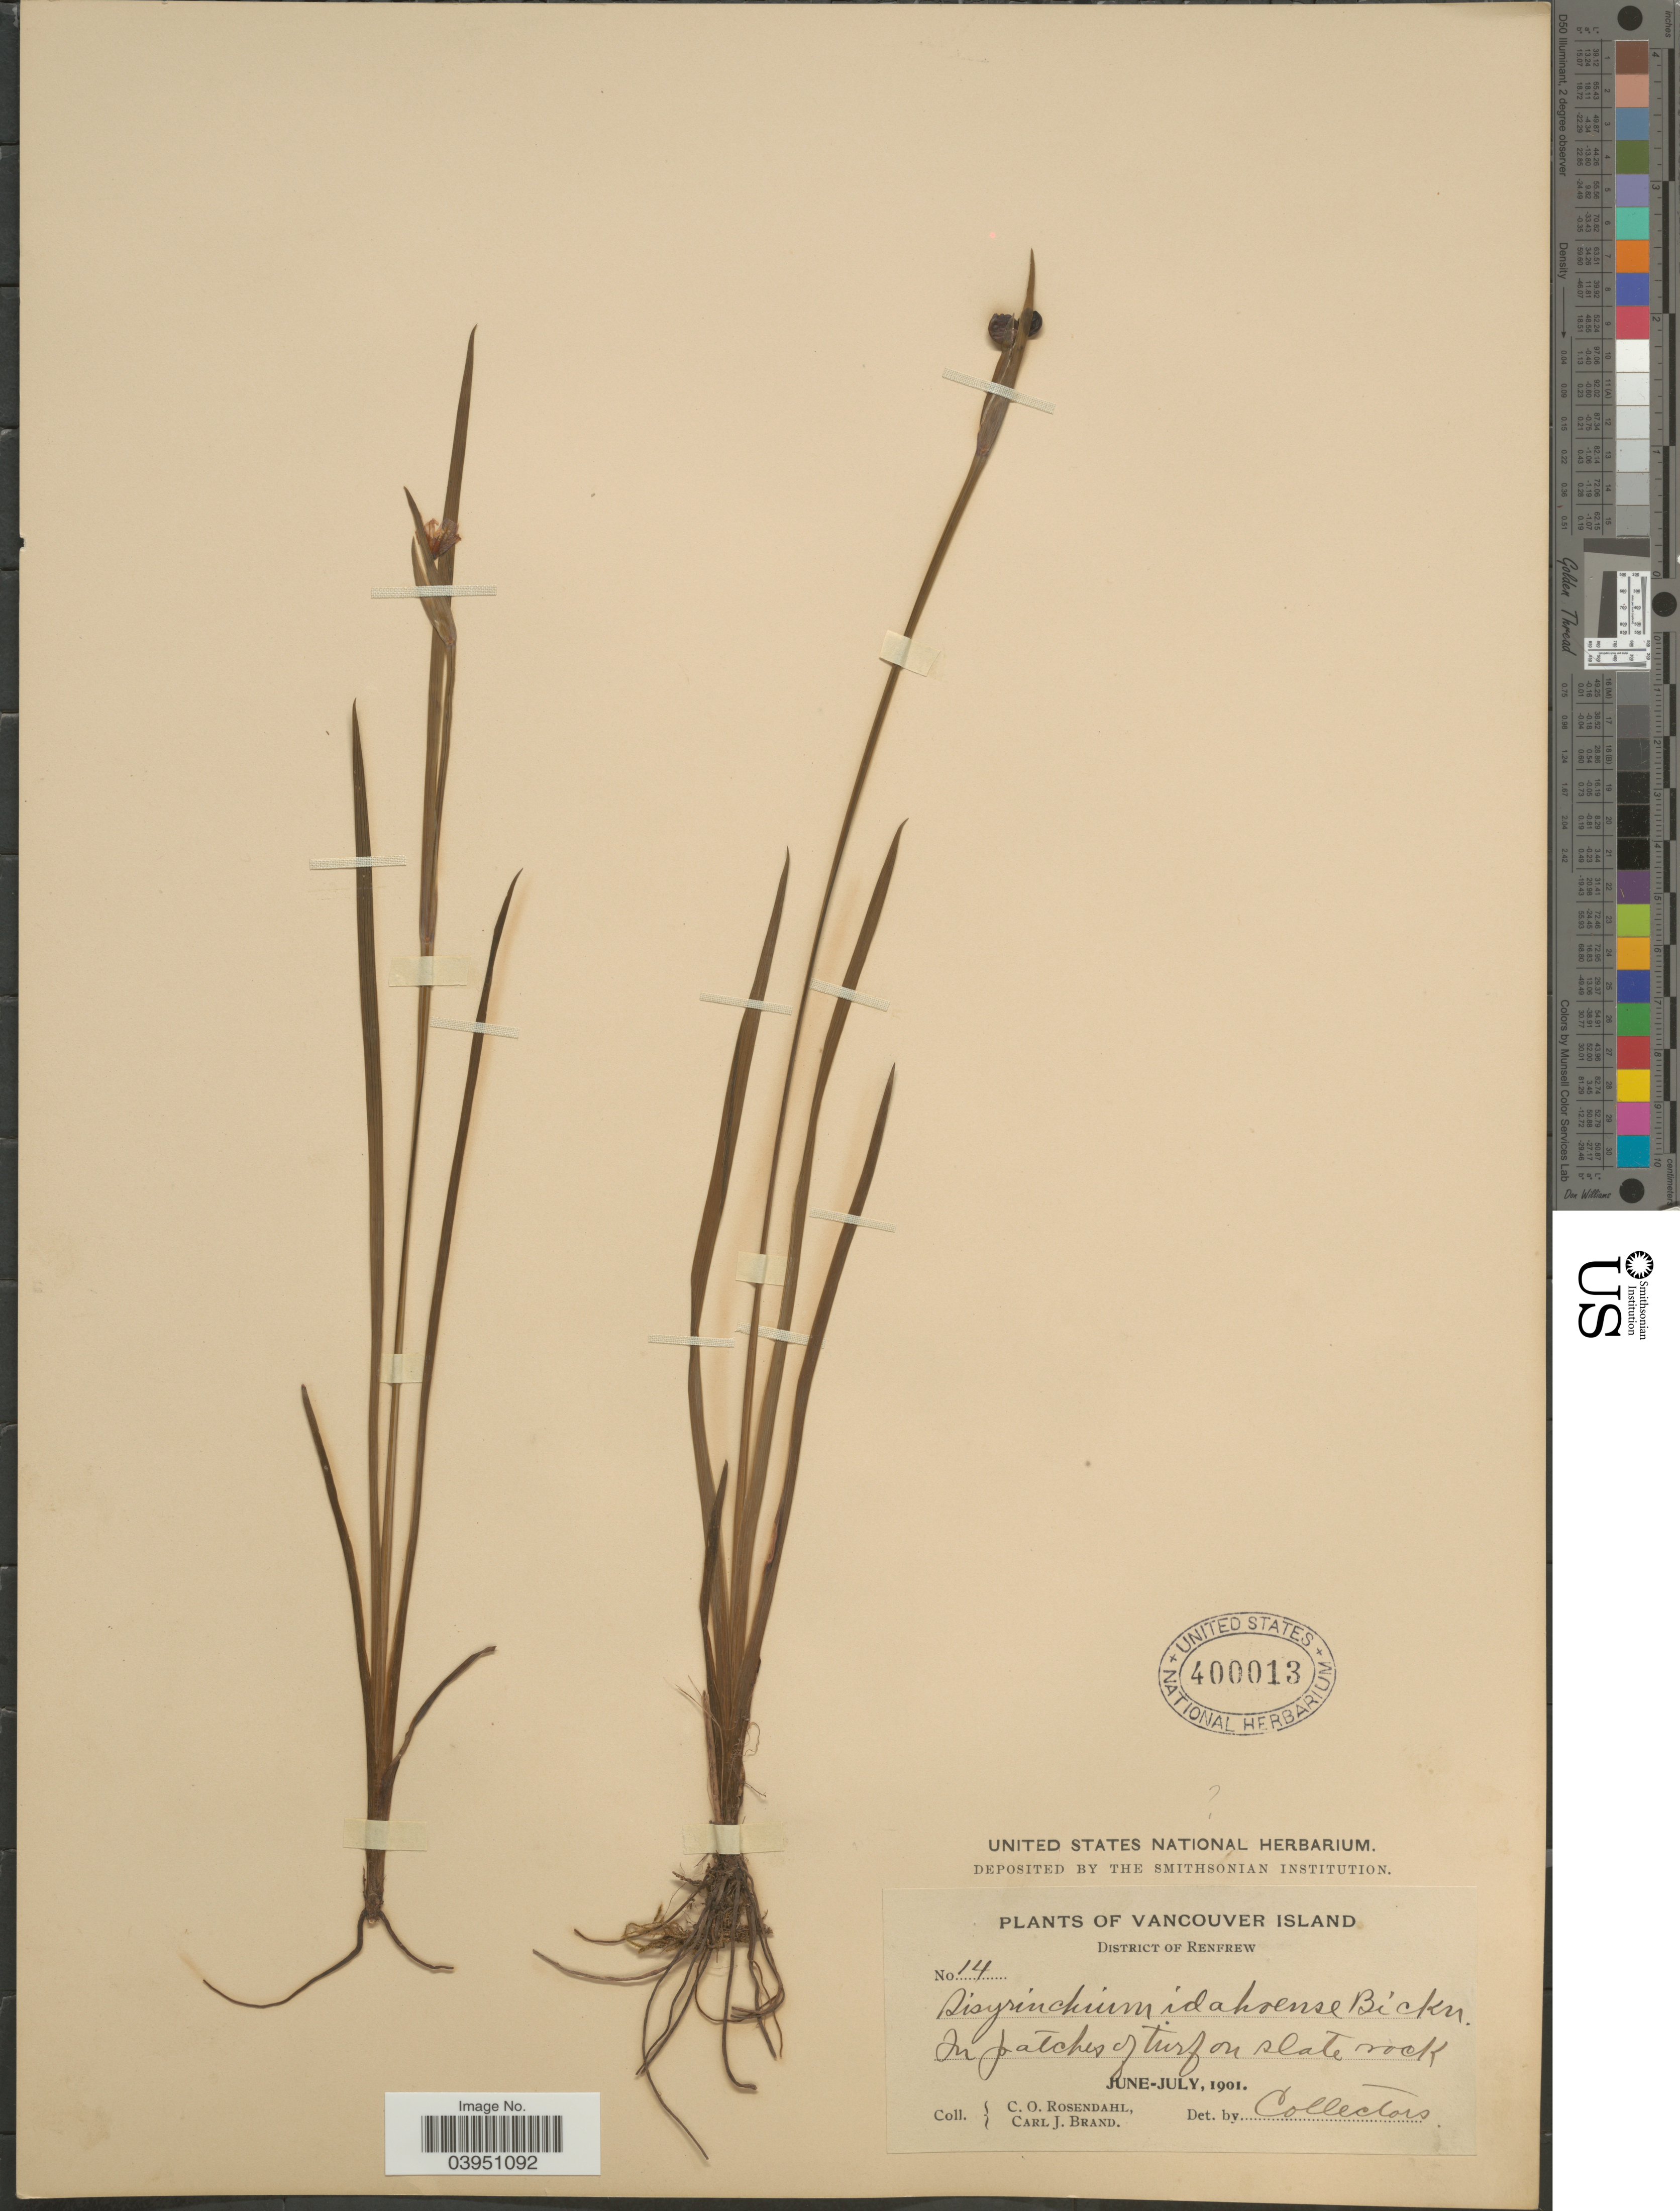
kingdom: Plantae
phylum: Tracheophyta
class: Liliopsida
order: Asparagales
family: Iridaceae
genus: Sisyrinchium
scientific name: Sisyrinchium idahoense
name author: E.P. Bicknell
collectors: C. O. Rosendahl & C. J. Brand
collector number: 14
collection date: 1901-06/1901-07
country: Canada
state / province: British Columbia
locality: Vancouver Island. District of Renfrew. In patches of turf on slate rock.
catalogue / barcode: US 400013